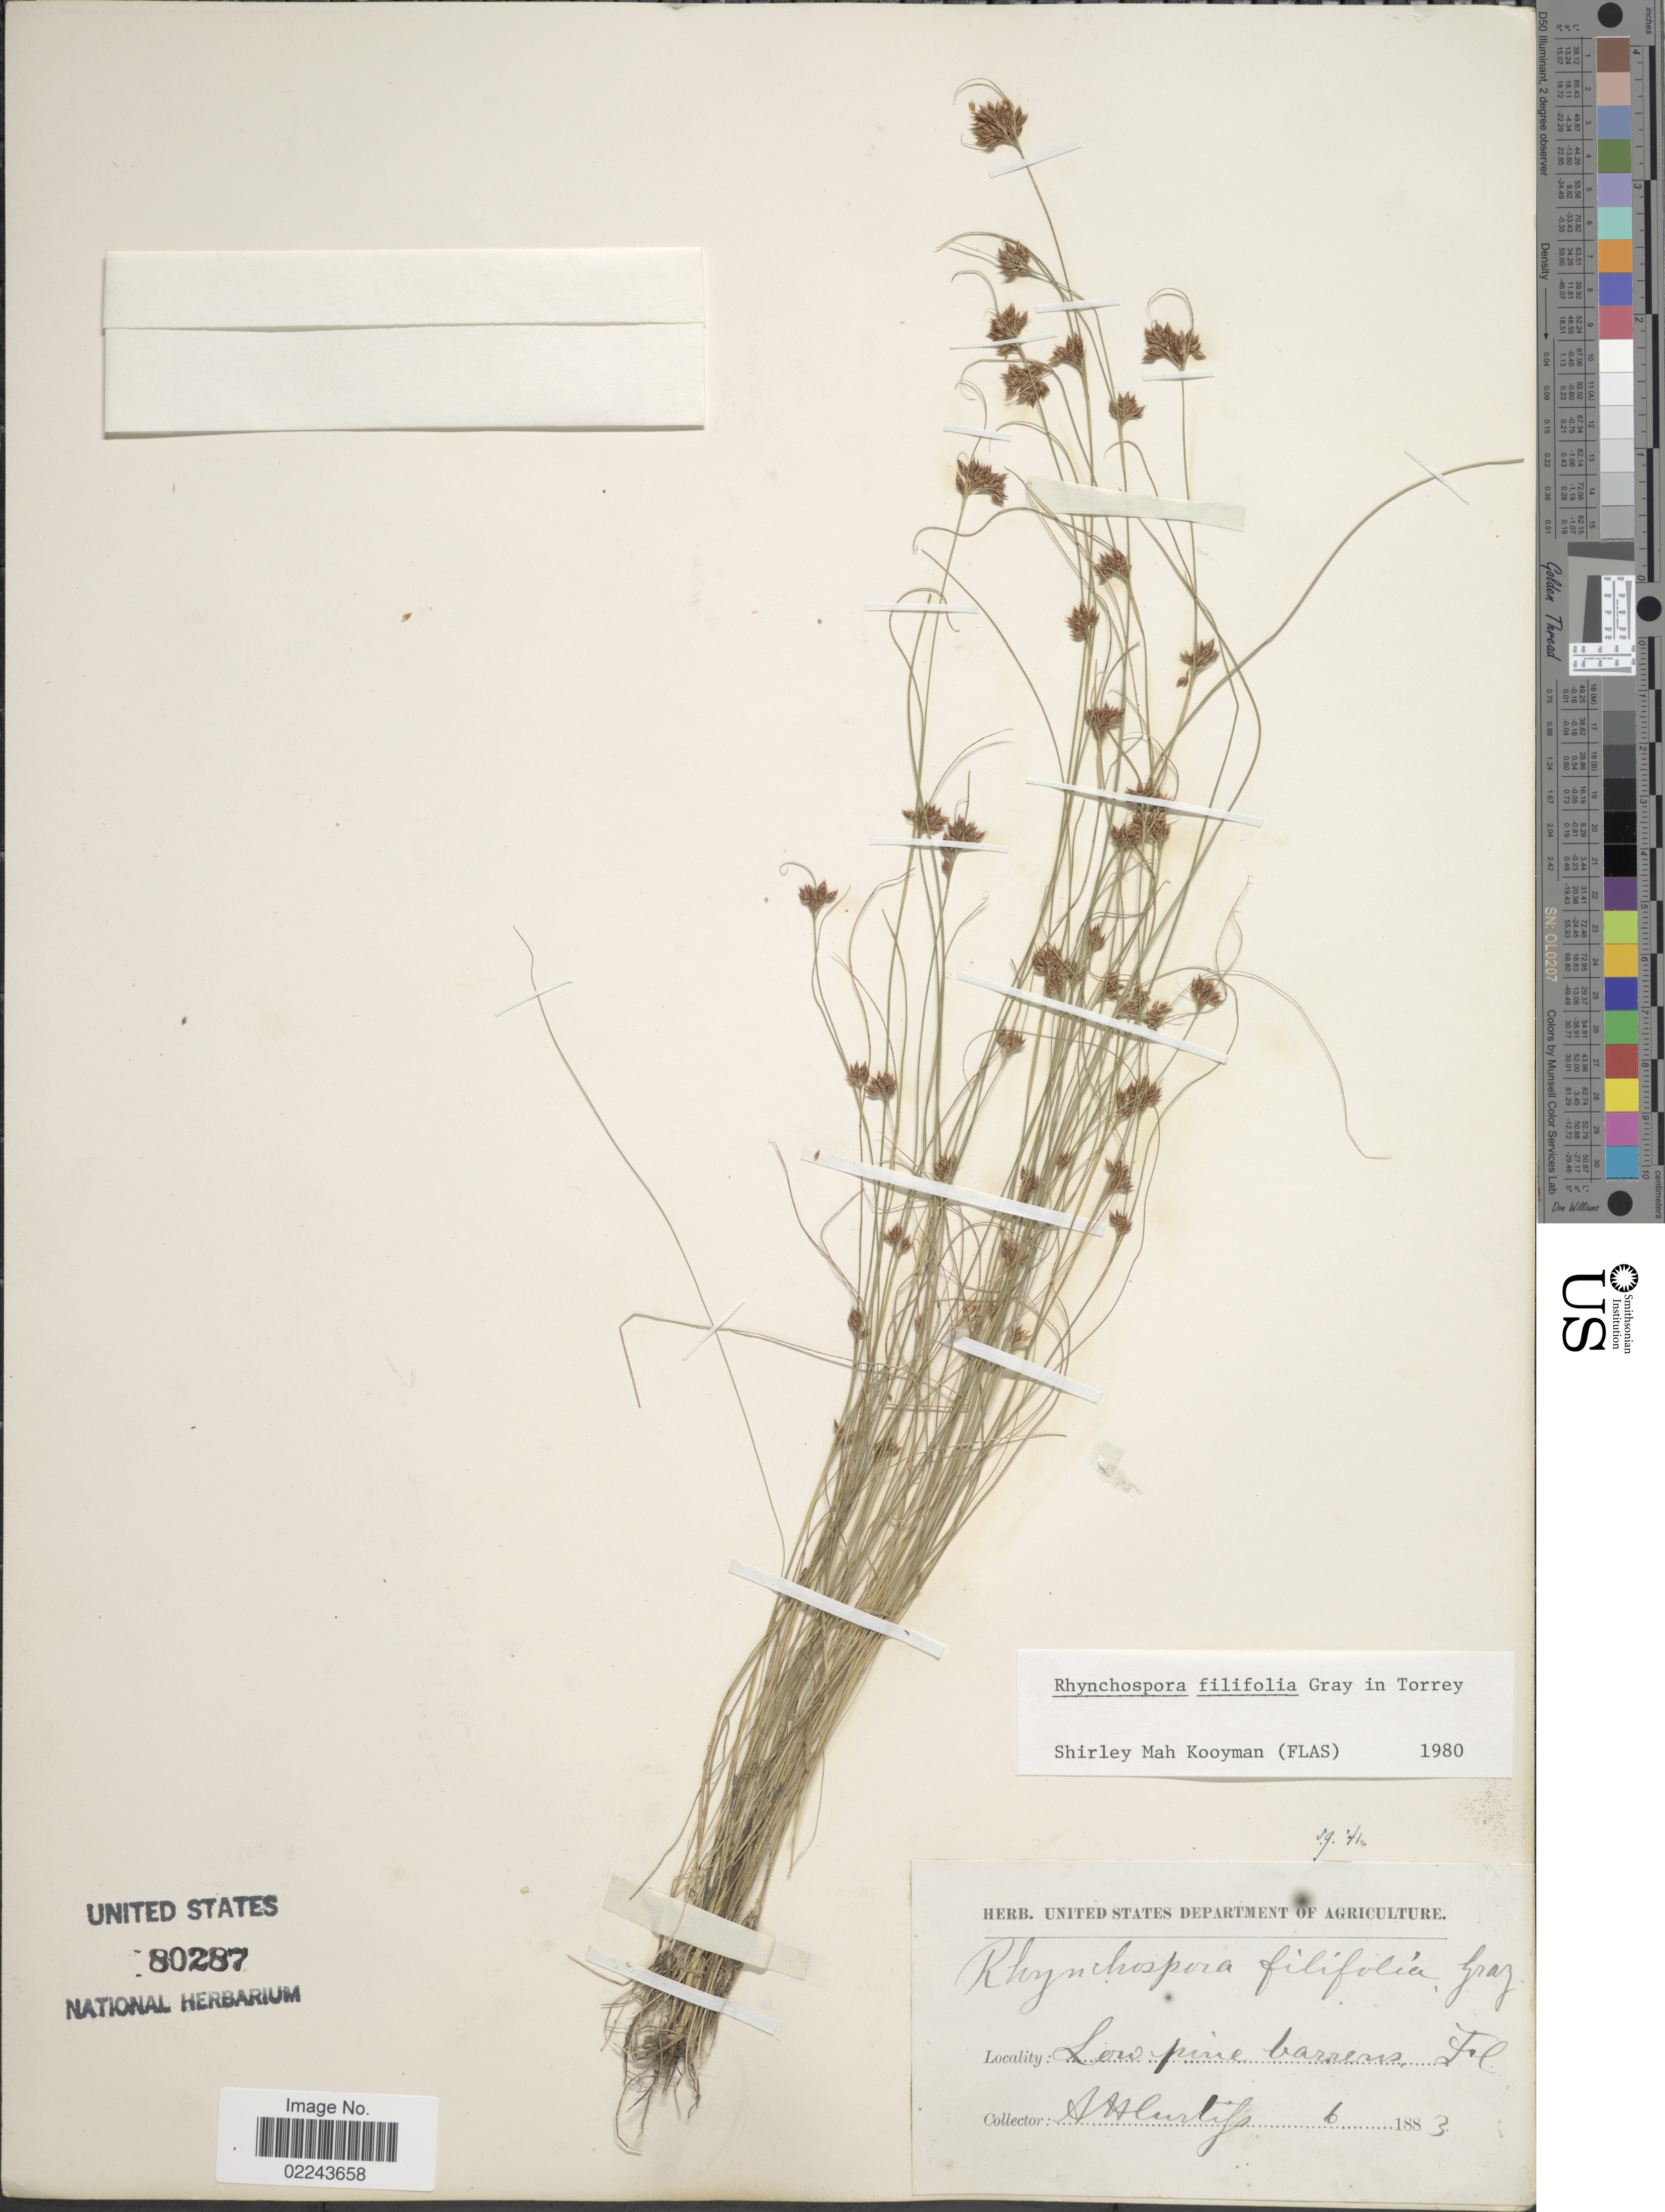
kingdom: Plantae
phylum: Tracheophyta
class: Liliopsida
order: Poales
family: Cyperaceae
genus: Rhynchospora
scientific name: Rhynchospora filifolia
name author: A. Gray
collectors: A. H. Curtiss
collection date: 1883-06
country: United States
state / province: Florida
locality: Fl.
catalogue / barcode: US 80287